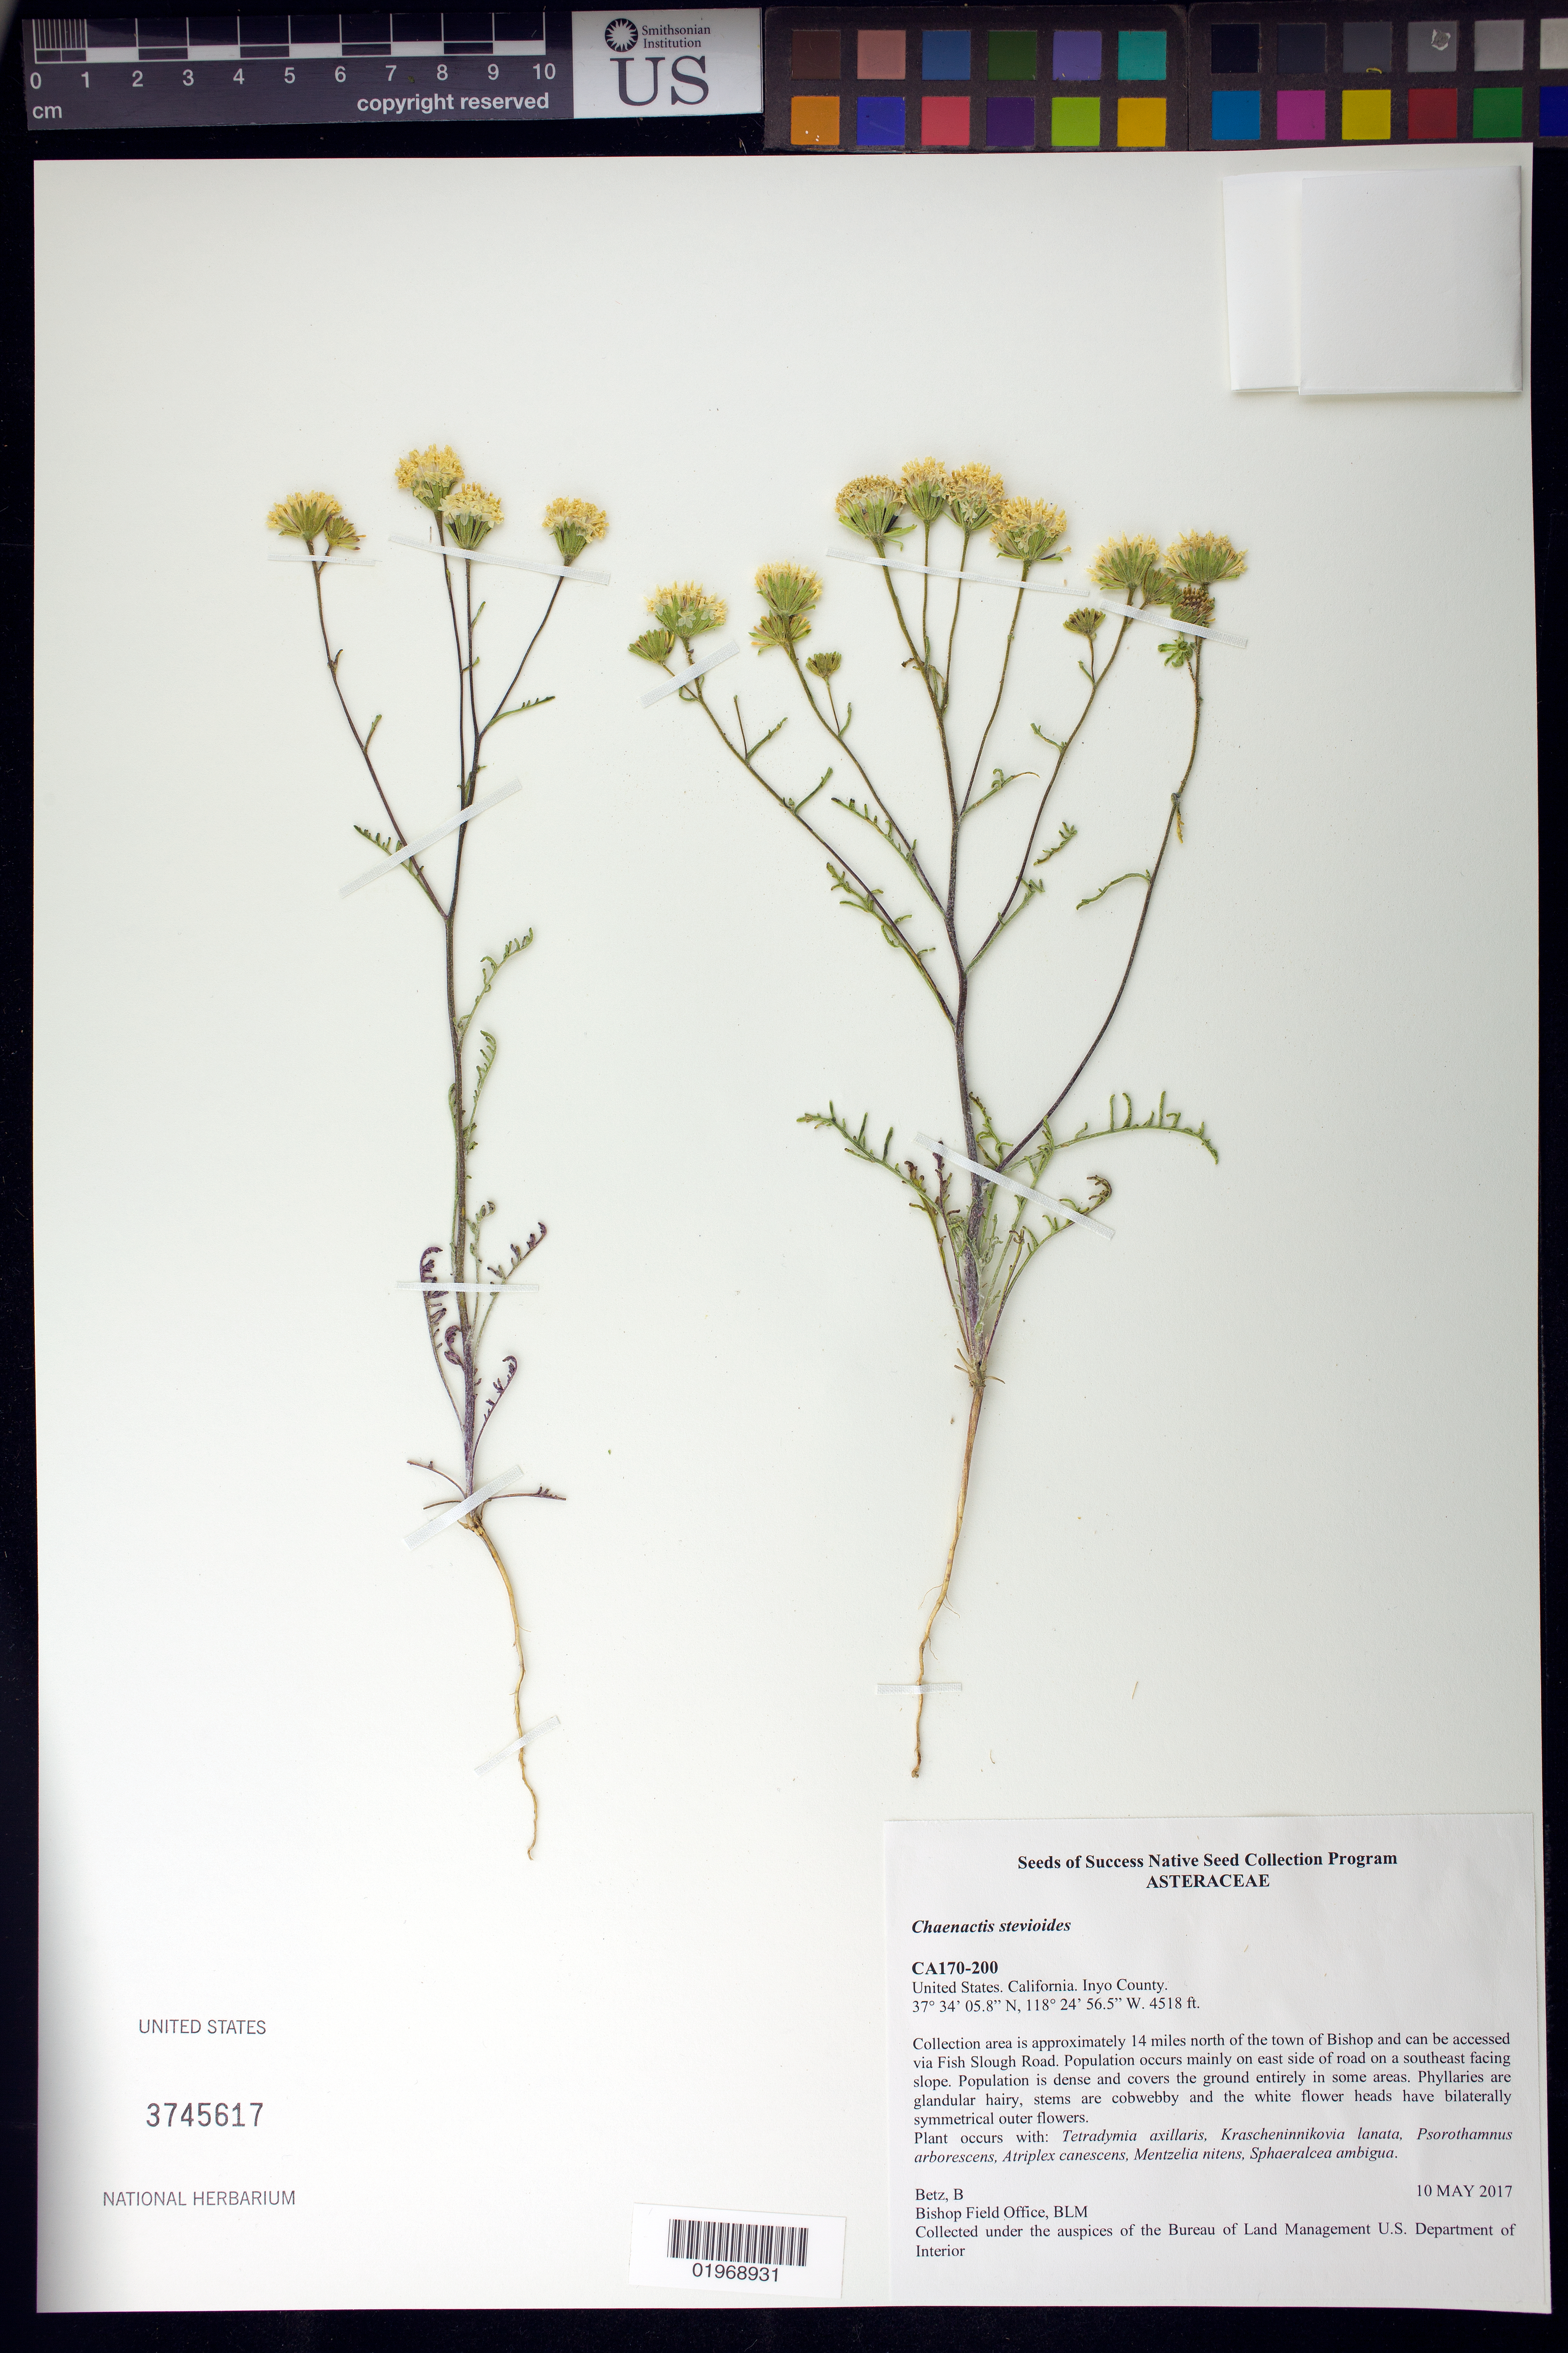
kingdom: Plantae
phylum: Tracheophyta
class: Magnoliopsida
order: Asterales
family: Asteraceae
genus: Chaenactis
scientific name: Chaenactis stevioides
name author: Hook. & Arn.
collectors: B. Betz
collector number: CA170-200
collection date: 2017-05-10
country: United States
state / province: California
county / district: Mono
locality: Fish Slough Rd, 14 mi. N of Bishop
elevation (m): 1377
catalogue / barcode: US 3745617